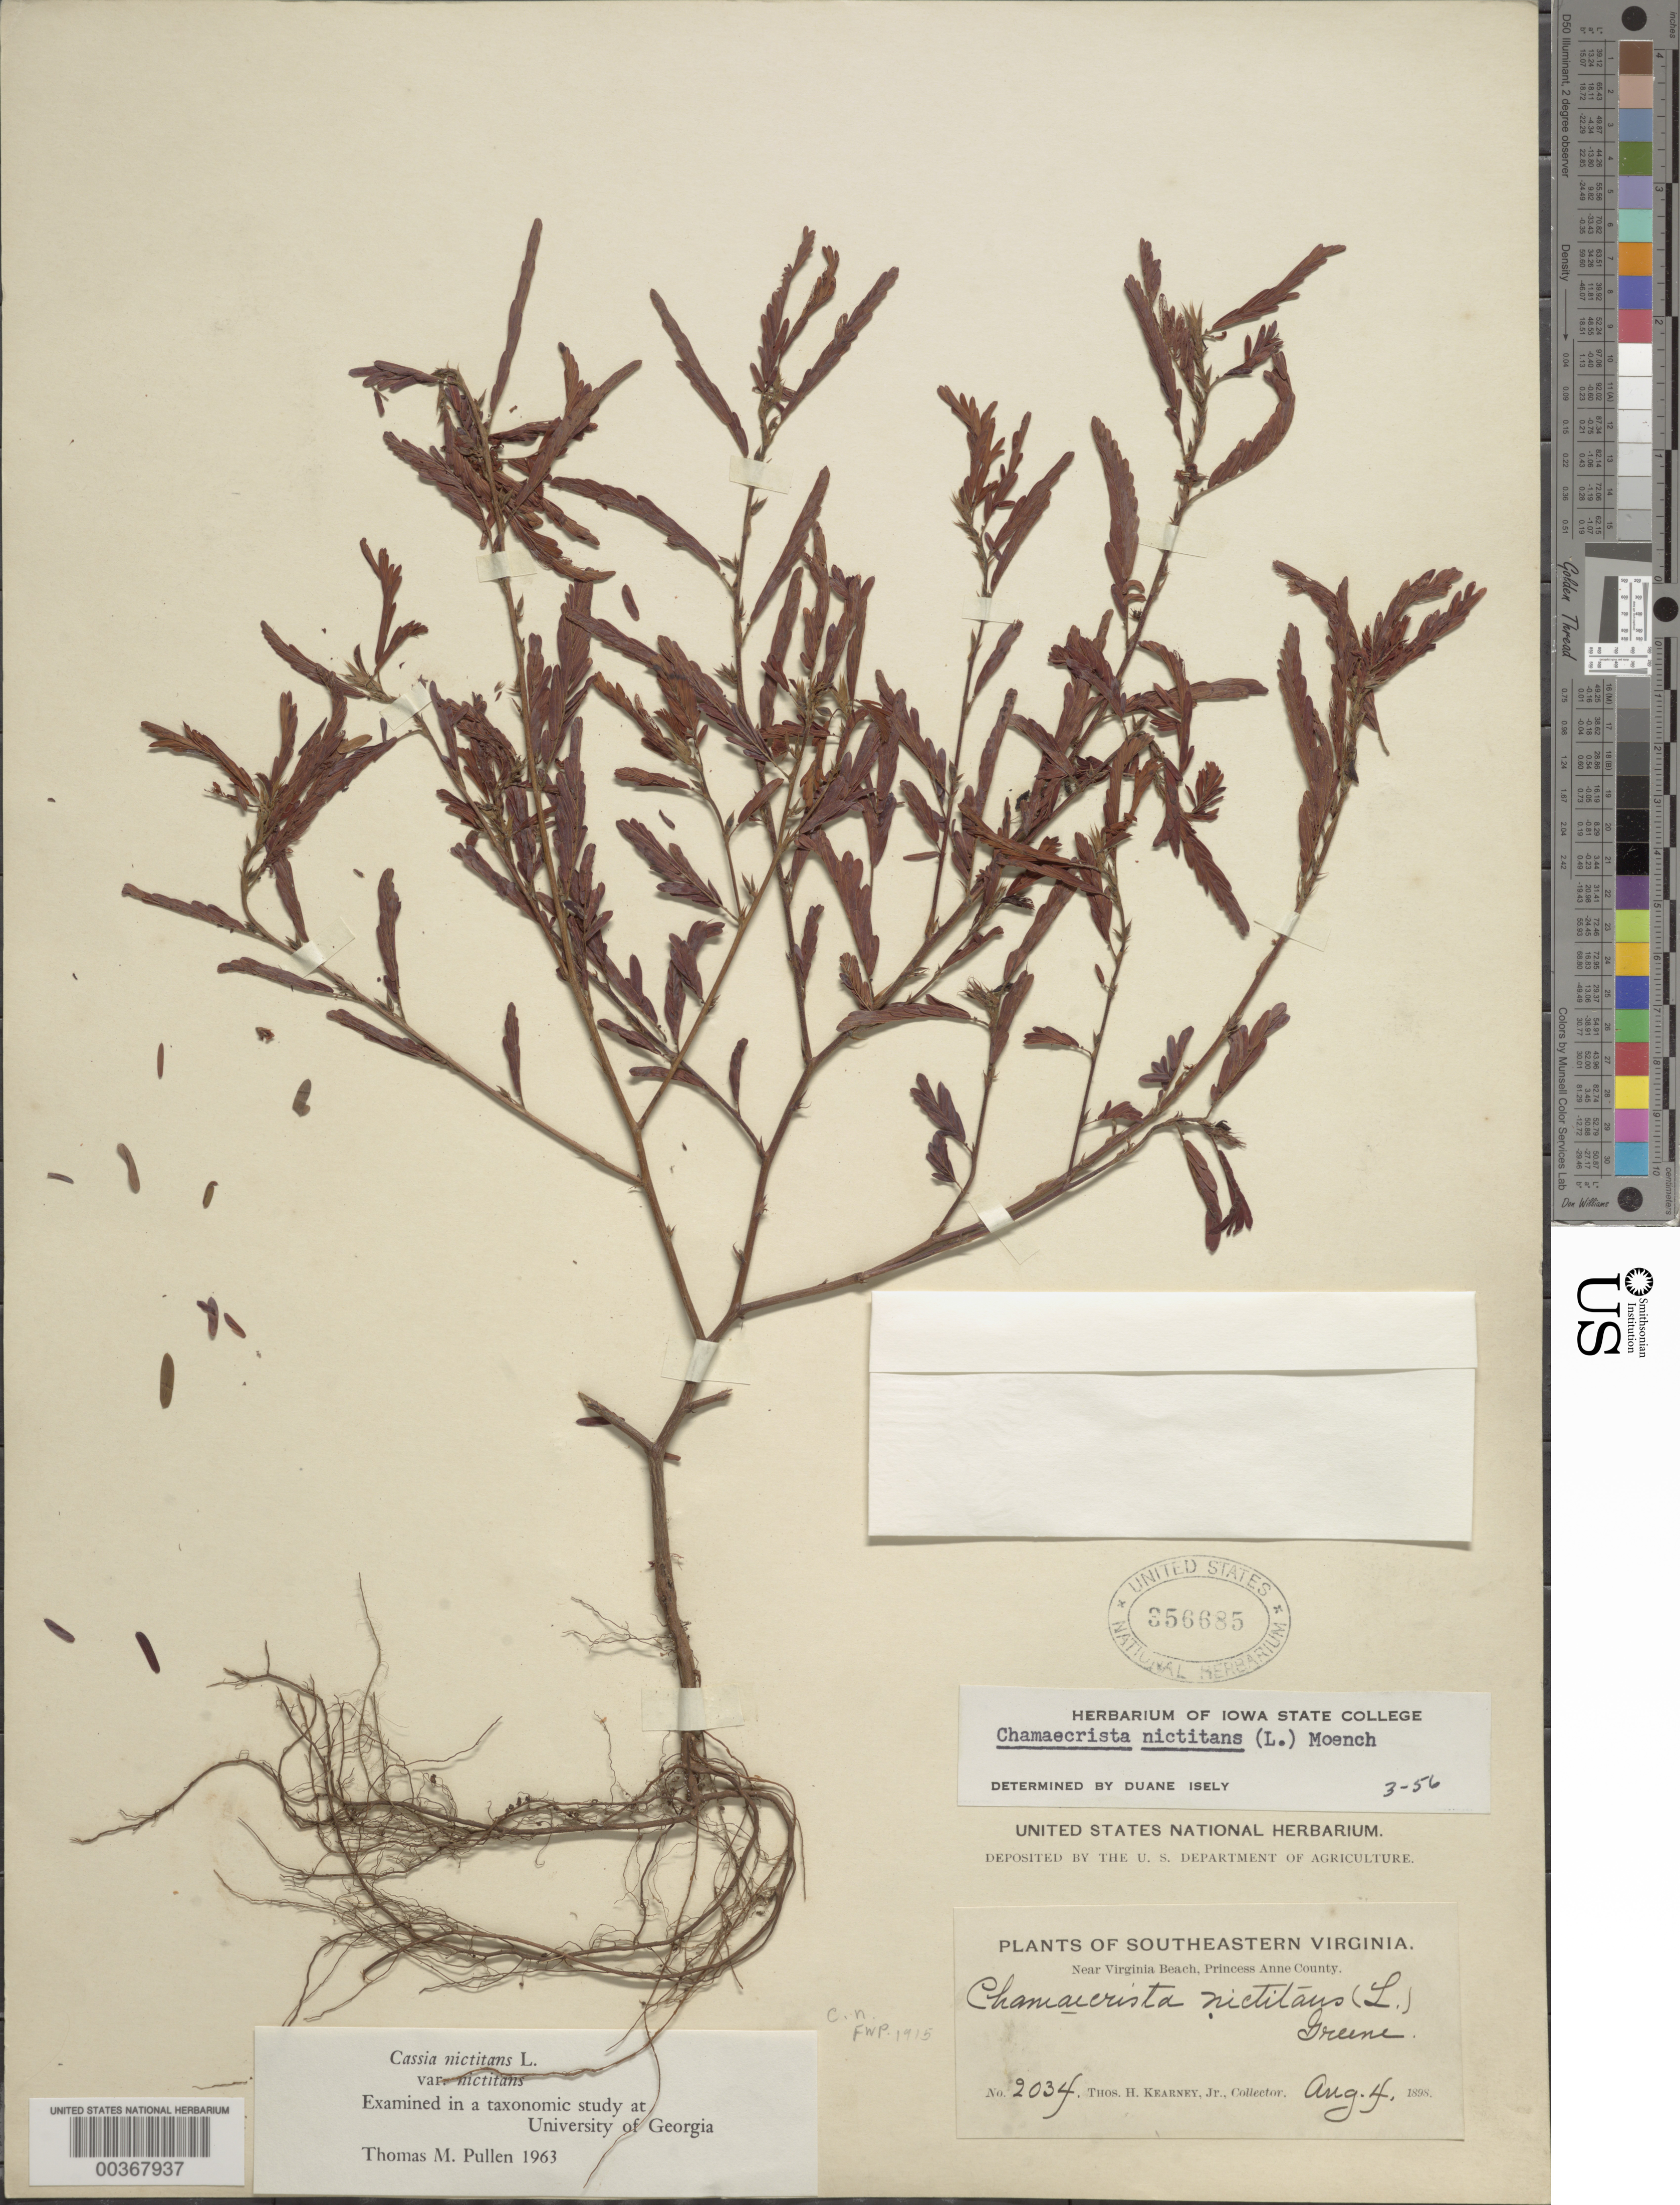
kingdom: Plantae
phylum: Tracheophyta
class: Magnoliopsida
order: Fabales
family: Fabaceae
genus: Chamaecrista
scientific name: Chamaecrista nictitans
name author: (L.) Moench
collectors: T. H. Kearney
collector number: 2034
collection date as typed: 04 Aug 1898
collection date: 1898-08-04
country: United States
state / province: Virginia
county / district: City of Virginia Beach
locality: Near virginia beach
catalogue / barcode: US 356685